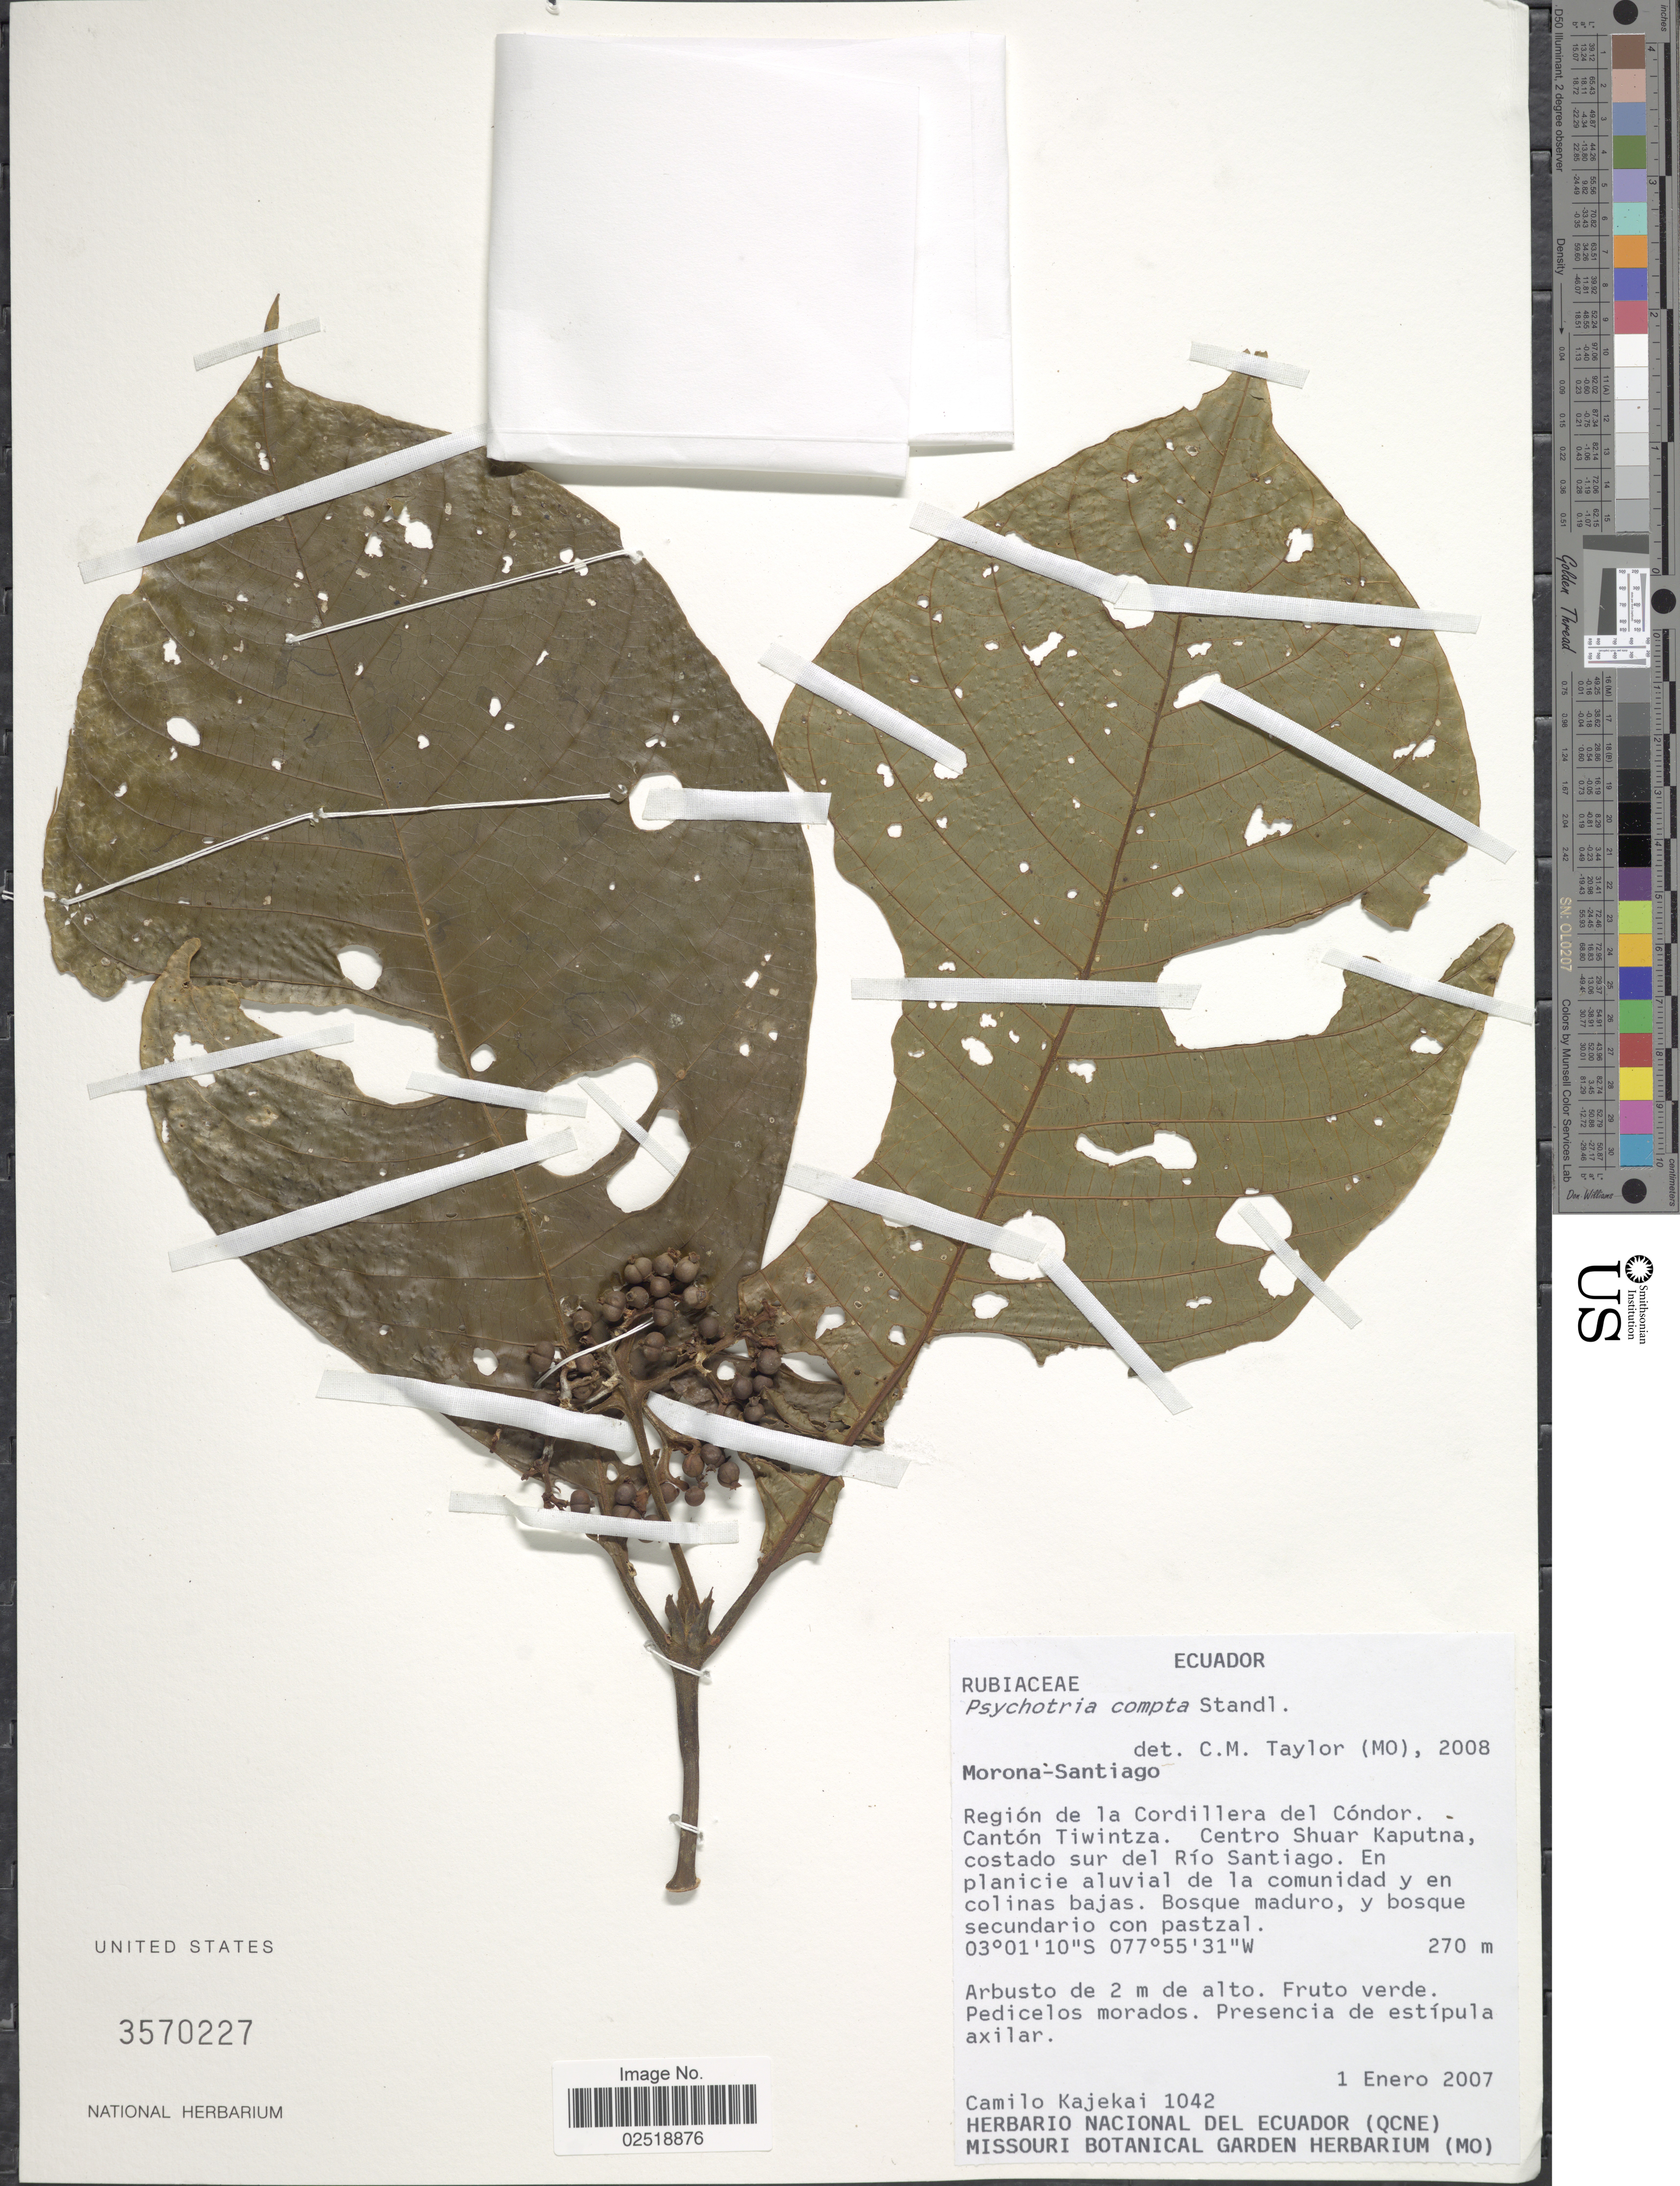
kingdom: Plantae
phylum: Tracheophyta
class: Magnoliopsida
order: Gentianales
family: Rubiaceae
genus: Psychotria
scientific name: Psychotria compta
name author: Standl.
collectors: C. Kajekai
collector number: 1042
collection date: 2007-01-01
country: Ecuador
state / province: Morona-Santiago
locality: Región de la Cordillera del Cóndor. Cantón Tiwintza. Centro Shuar Kaputna, costado sur del Río Santiago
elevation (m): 270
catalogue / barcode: US 3570227